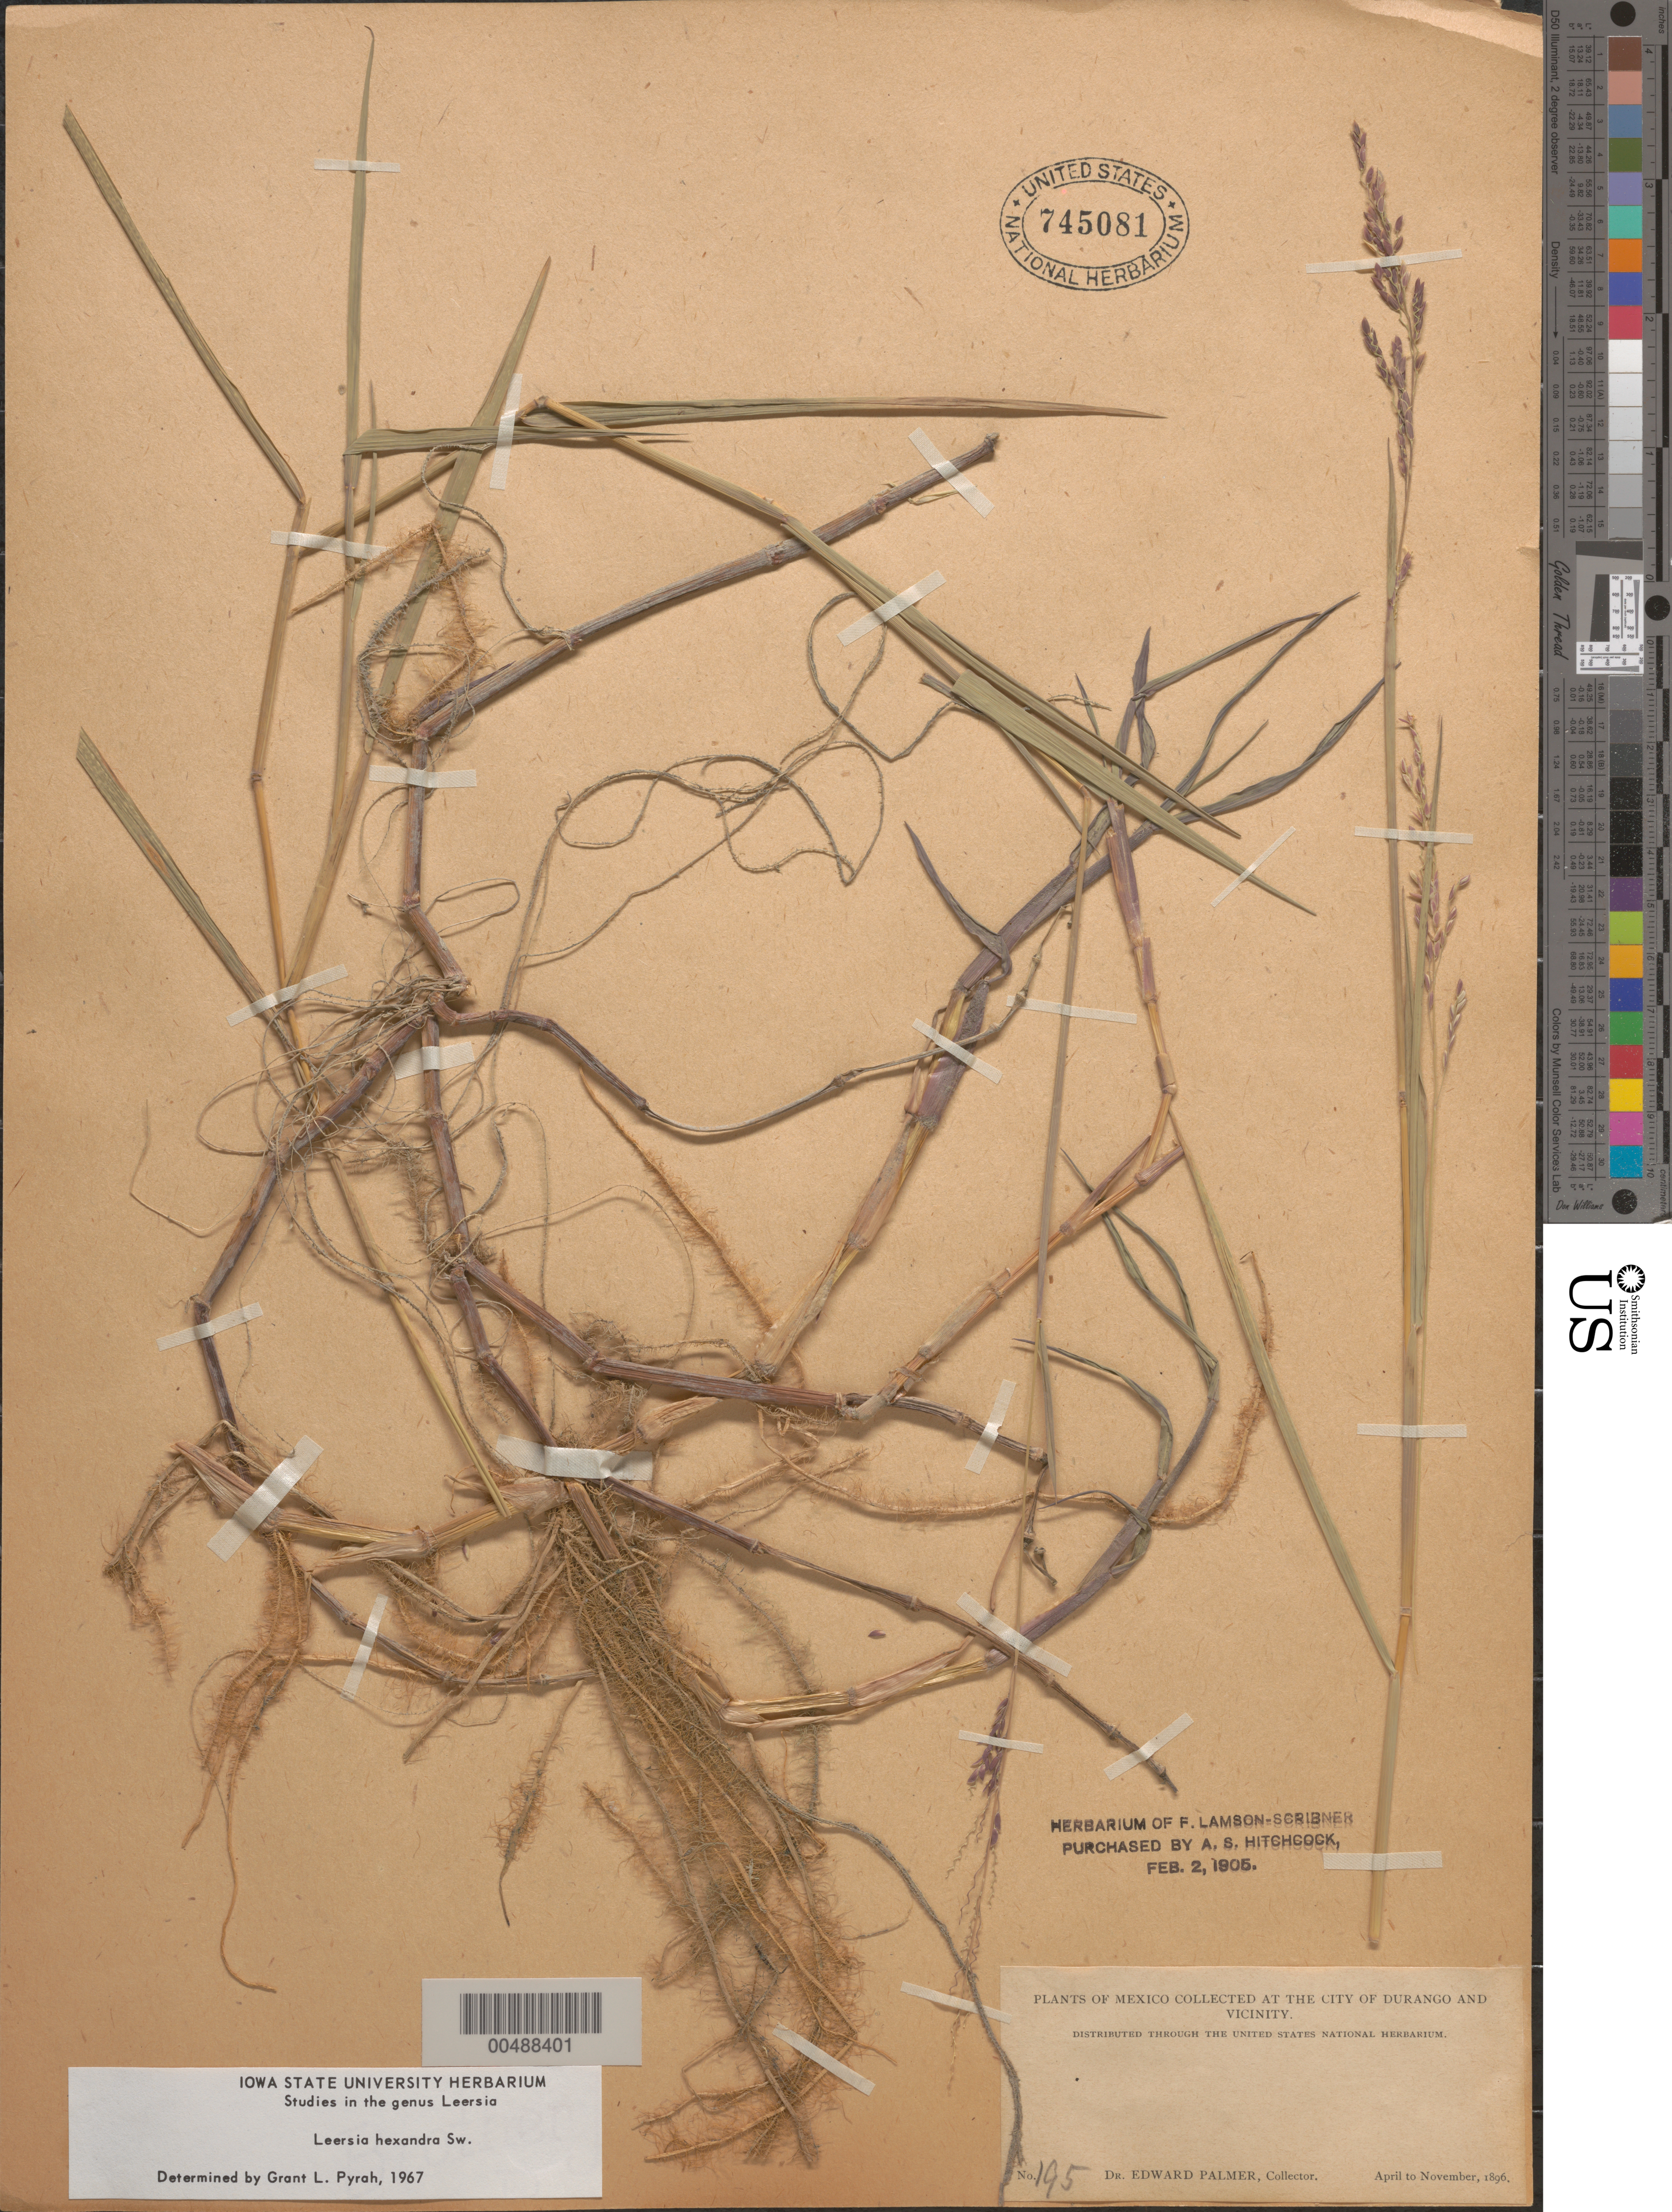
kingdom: Plantae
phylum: Tracheophyta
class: Liliopsida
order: Poales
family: Poaceae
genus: Leersia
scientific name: Leersia hexandra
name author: Sw.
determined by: Pyrah, G. L.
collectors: E. Palmer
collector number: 195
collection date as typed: Apr 1896 to Nov 1896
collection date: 1896-04/1896-11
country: Mexico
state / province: Durango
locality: At the city of Durango & vicinity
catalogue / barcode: US 745081